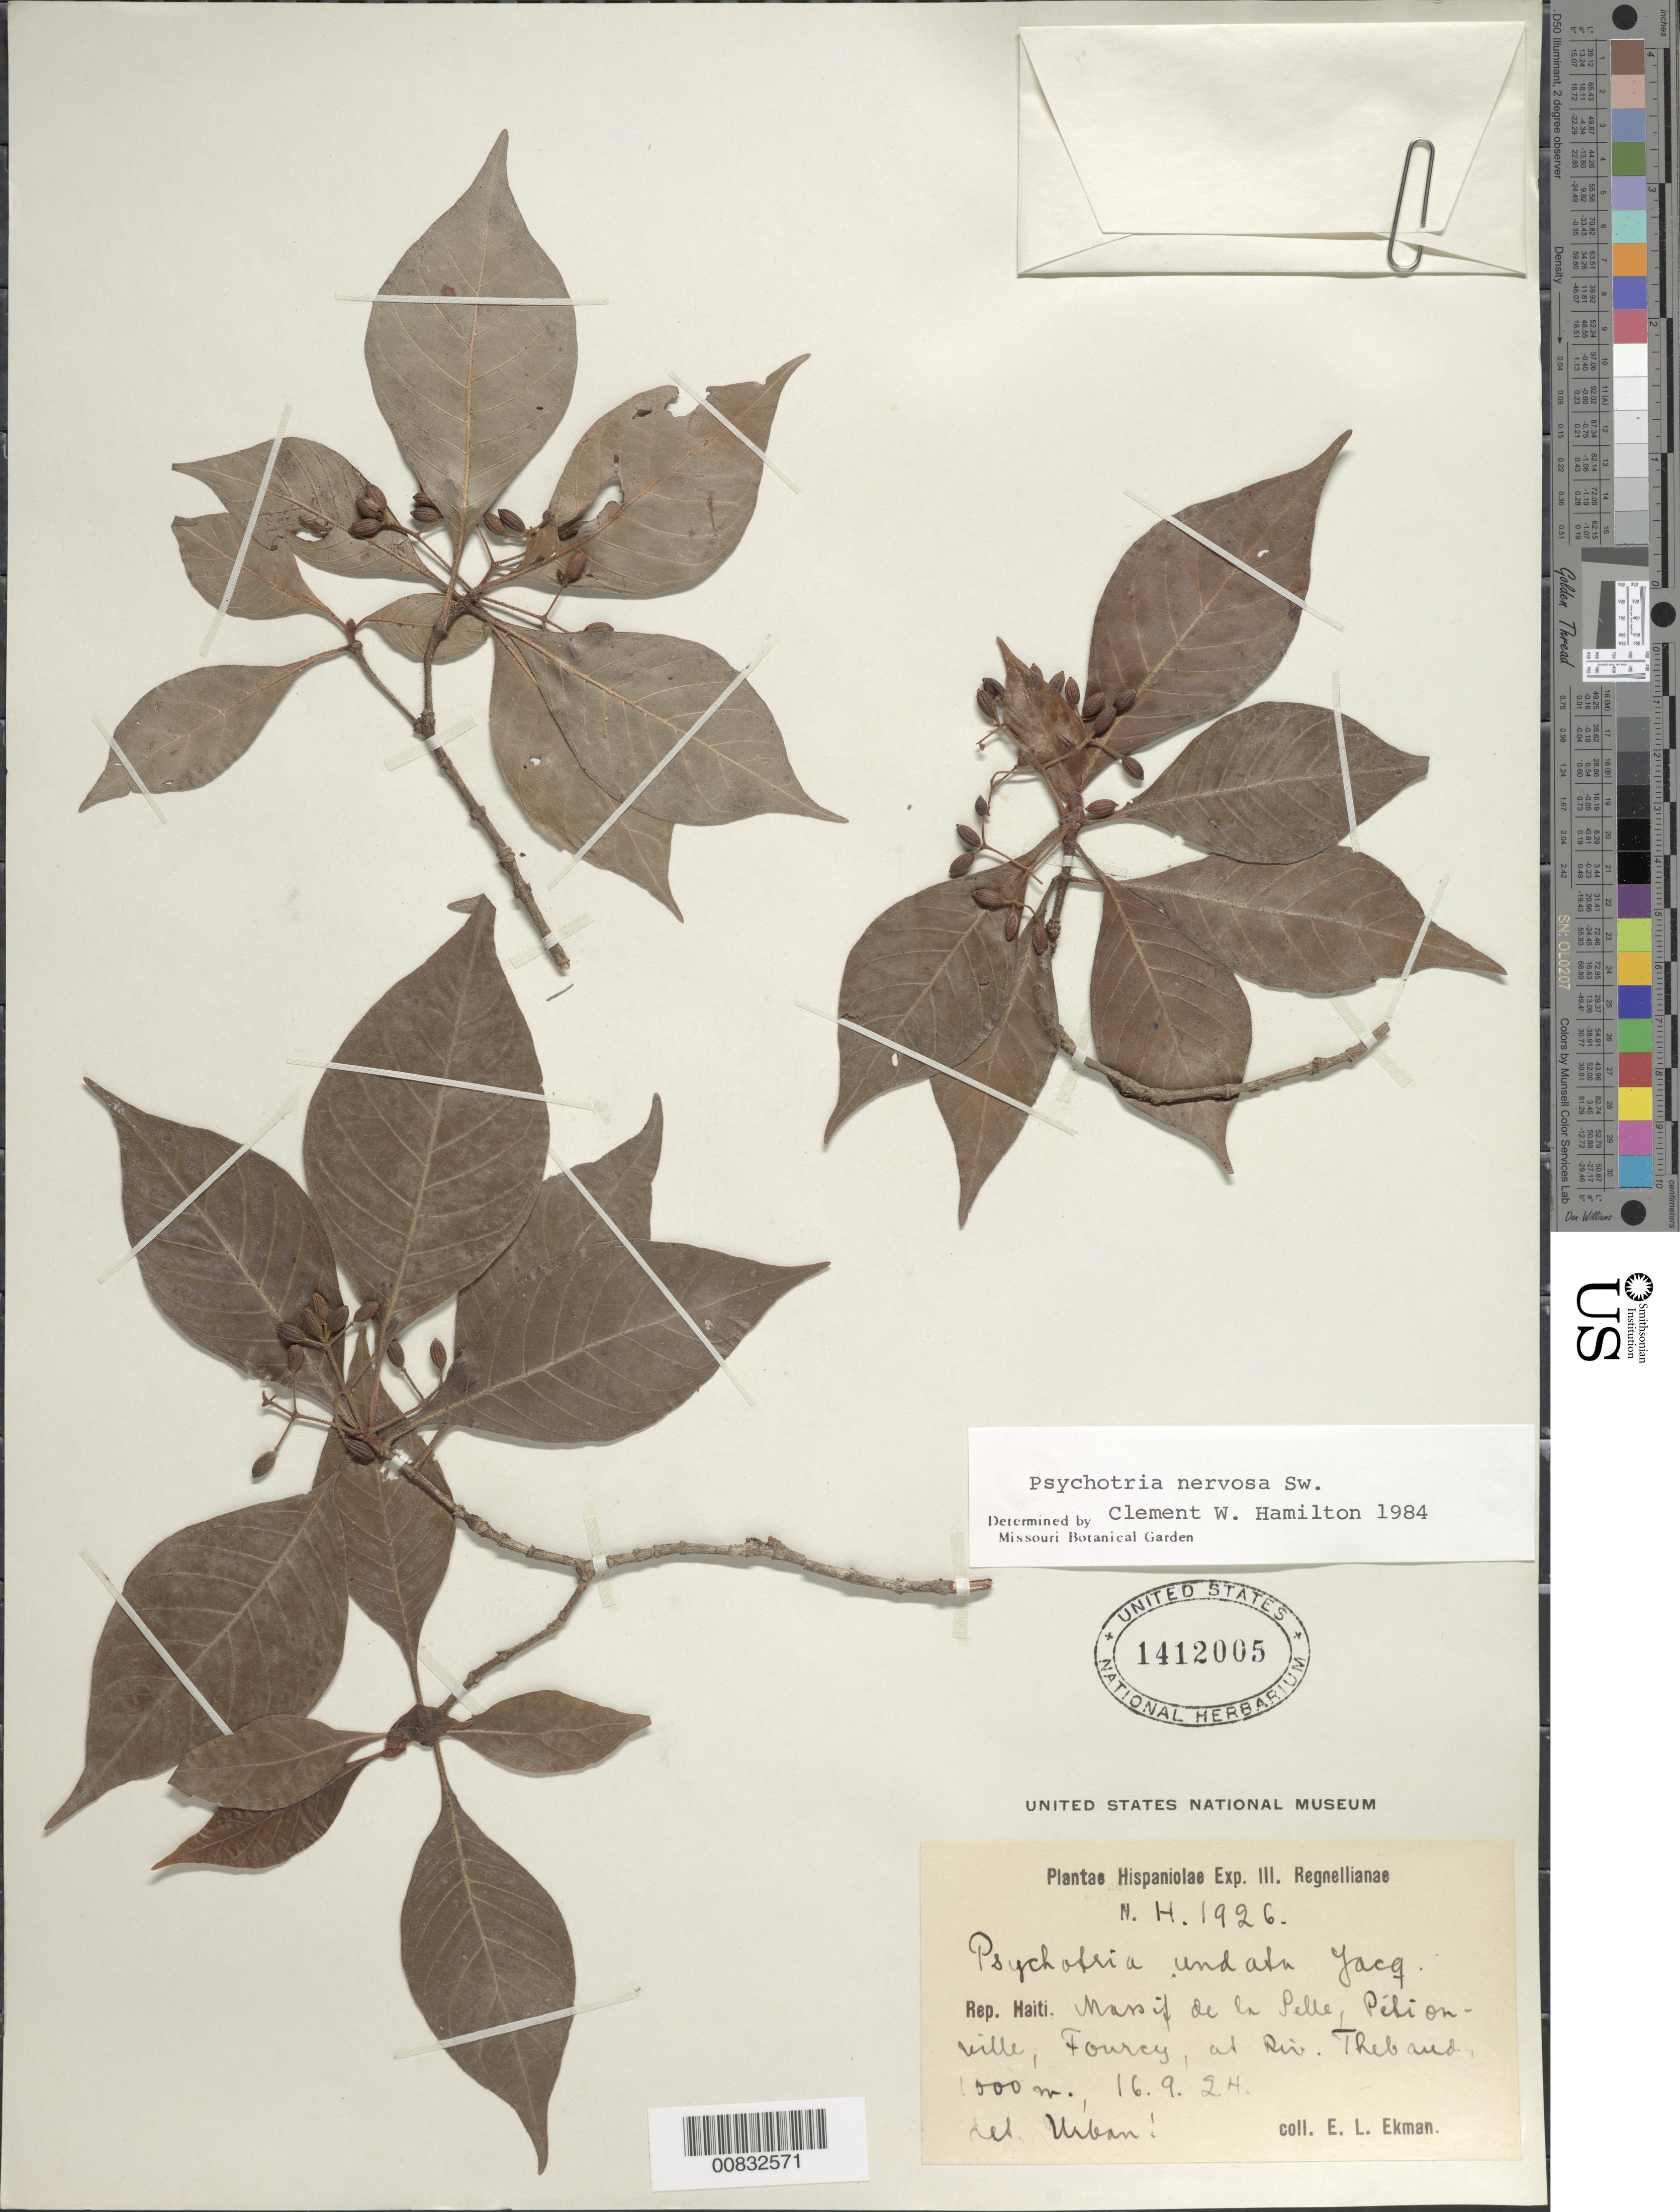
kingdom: Plantae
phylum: Tracheophyta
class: Magnoliopsida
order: Gentianales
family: Rubiaceae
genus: Psychotria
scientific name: Psychotria nervosa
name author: Sw.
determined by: Hamilton, C. W.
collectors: E. L. Ekman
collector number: H 1926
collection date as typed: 16 Sep 1924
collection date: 1924-09-16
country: Haiti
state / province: Ouest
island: Hispaniola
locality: Massif de la Selle, Pétionville, Fourcy, at Riv. Thebaud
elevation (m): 1000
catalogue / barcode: US 1412005